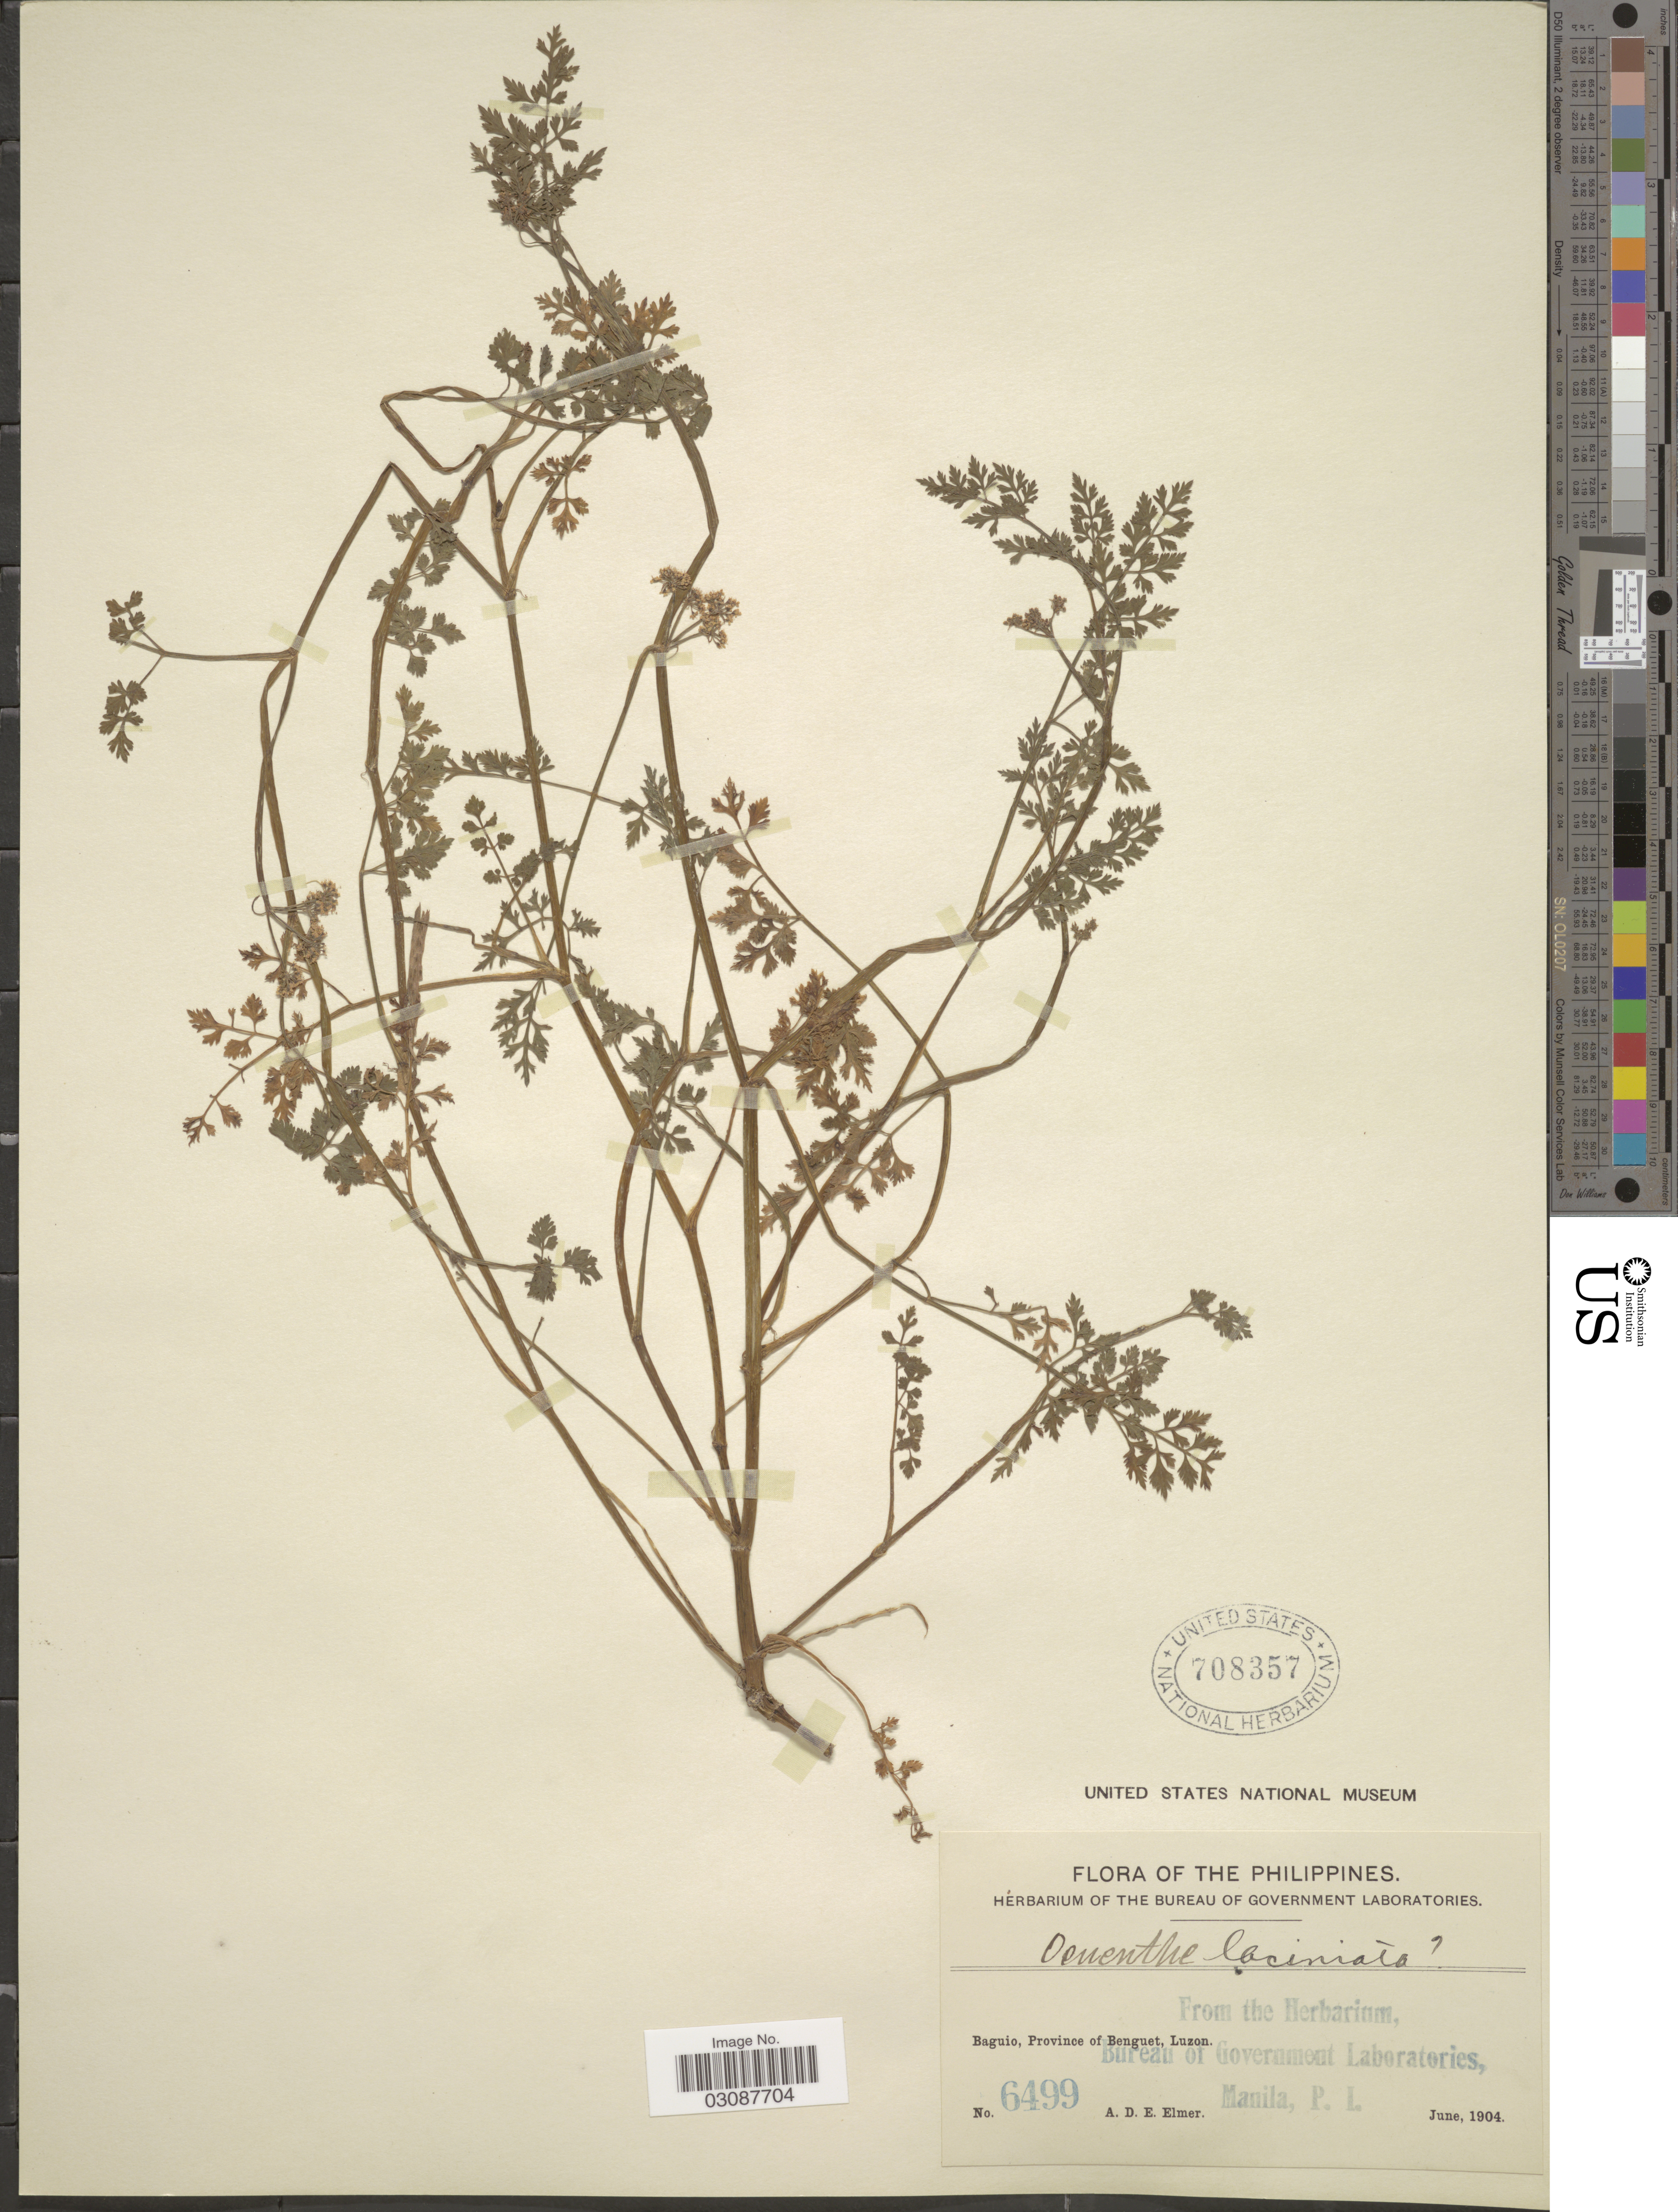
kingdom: Plantae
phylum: Tracheophyta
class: Magnoliopsida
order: Apiales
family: Apiaceae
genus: Oenanthe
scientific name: Oenanthe laciniata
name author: Zoll.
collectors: A. D. E. Elmer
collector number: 6499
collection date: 1904-06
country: Philippines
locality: Baguio, Province of Benguet, Luzon.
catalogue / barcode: US 708357